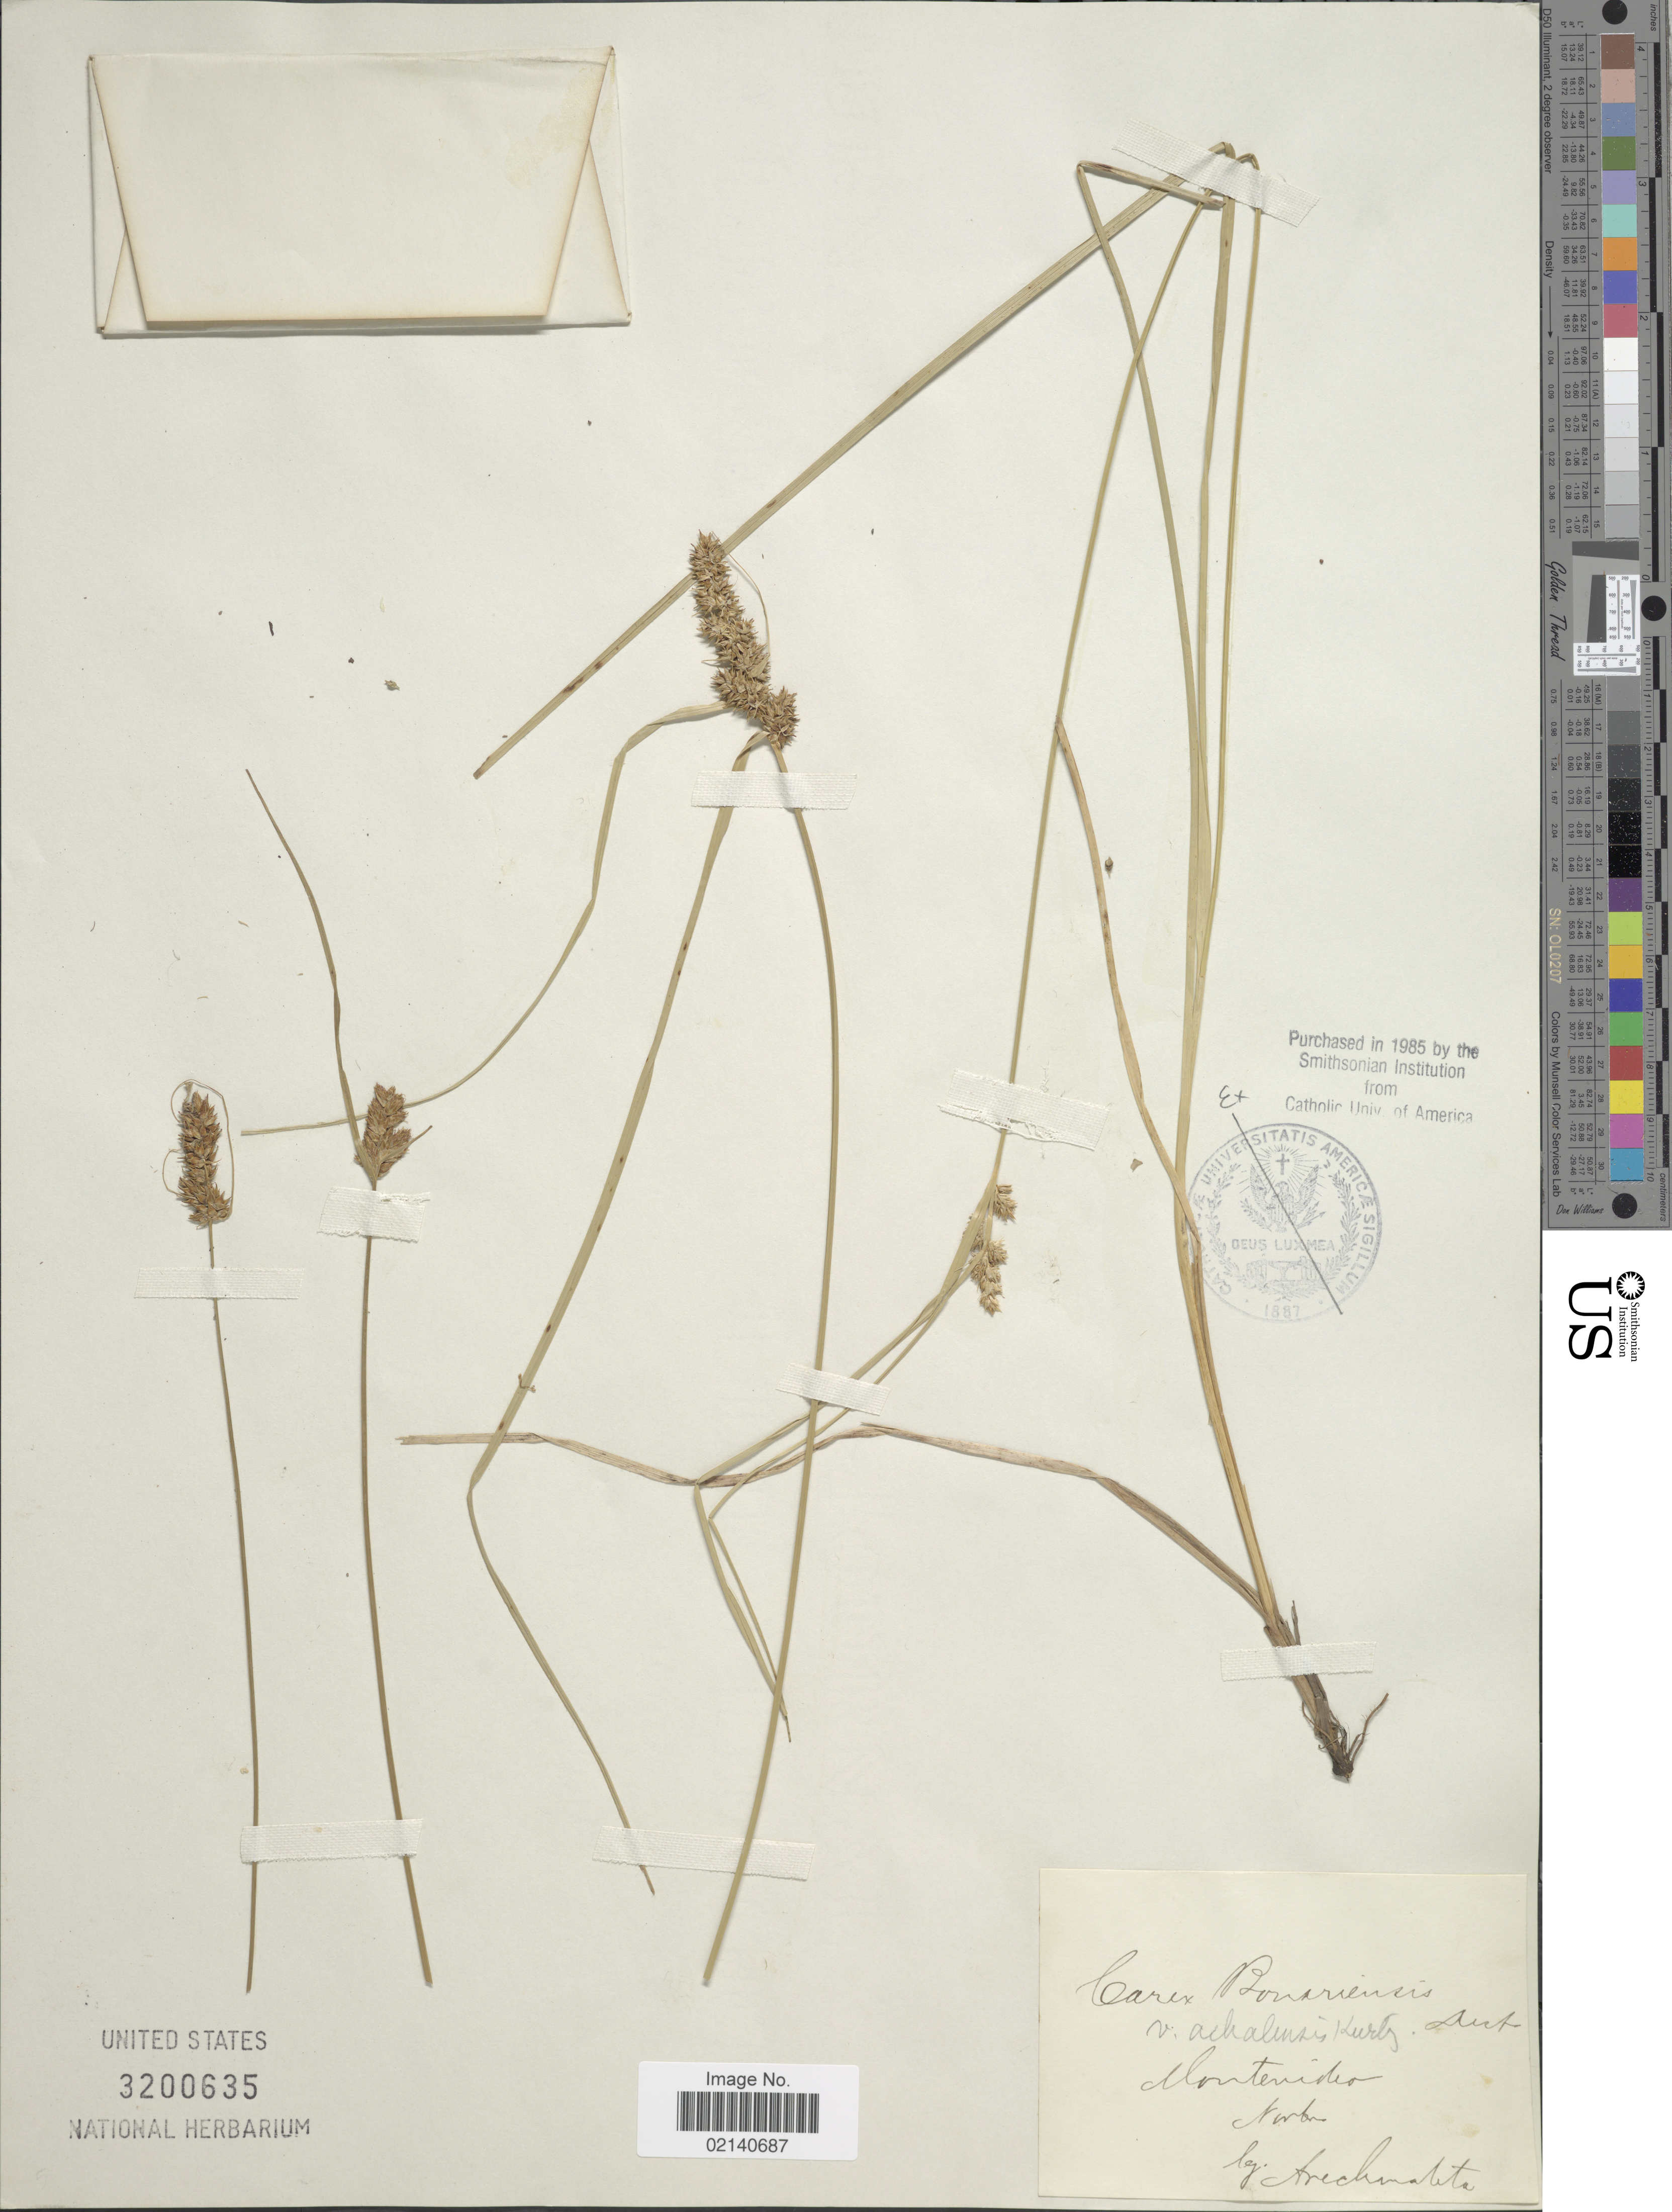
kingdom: Plantae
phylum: Tracheophyta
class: Liliopsida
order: Poales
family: Cyperaceae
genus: Carex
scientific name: Carex feddeana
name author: H. Pfeiff.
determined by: Jimnéz-Mejias, Pedro, (UPOS), Universidad Pablo de Olavide (SPAIN)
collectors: J. Arechavaleta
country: Uruguay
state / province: Montevideo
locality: Nerb [interpreted]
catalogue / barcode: US 3200635